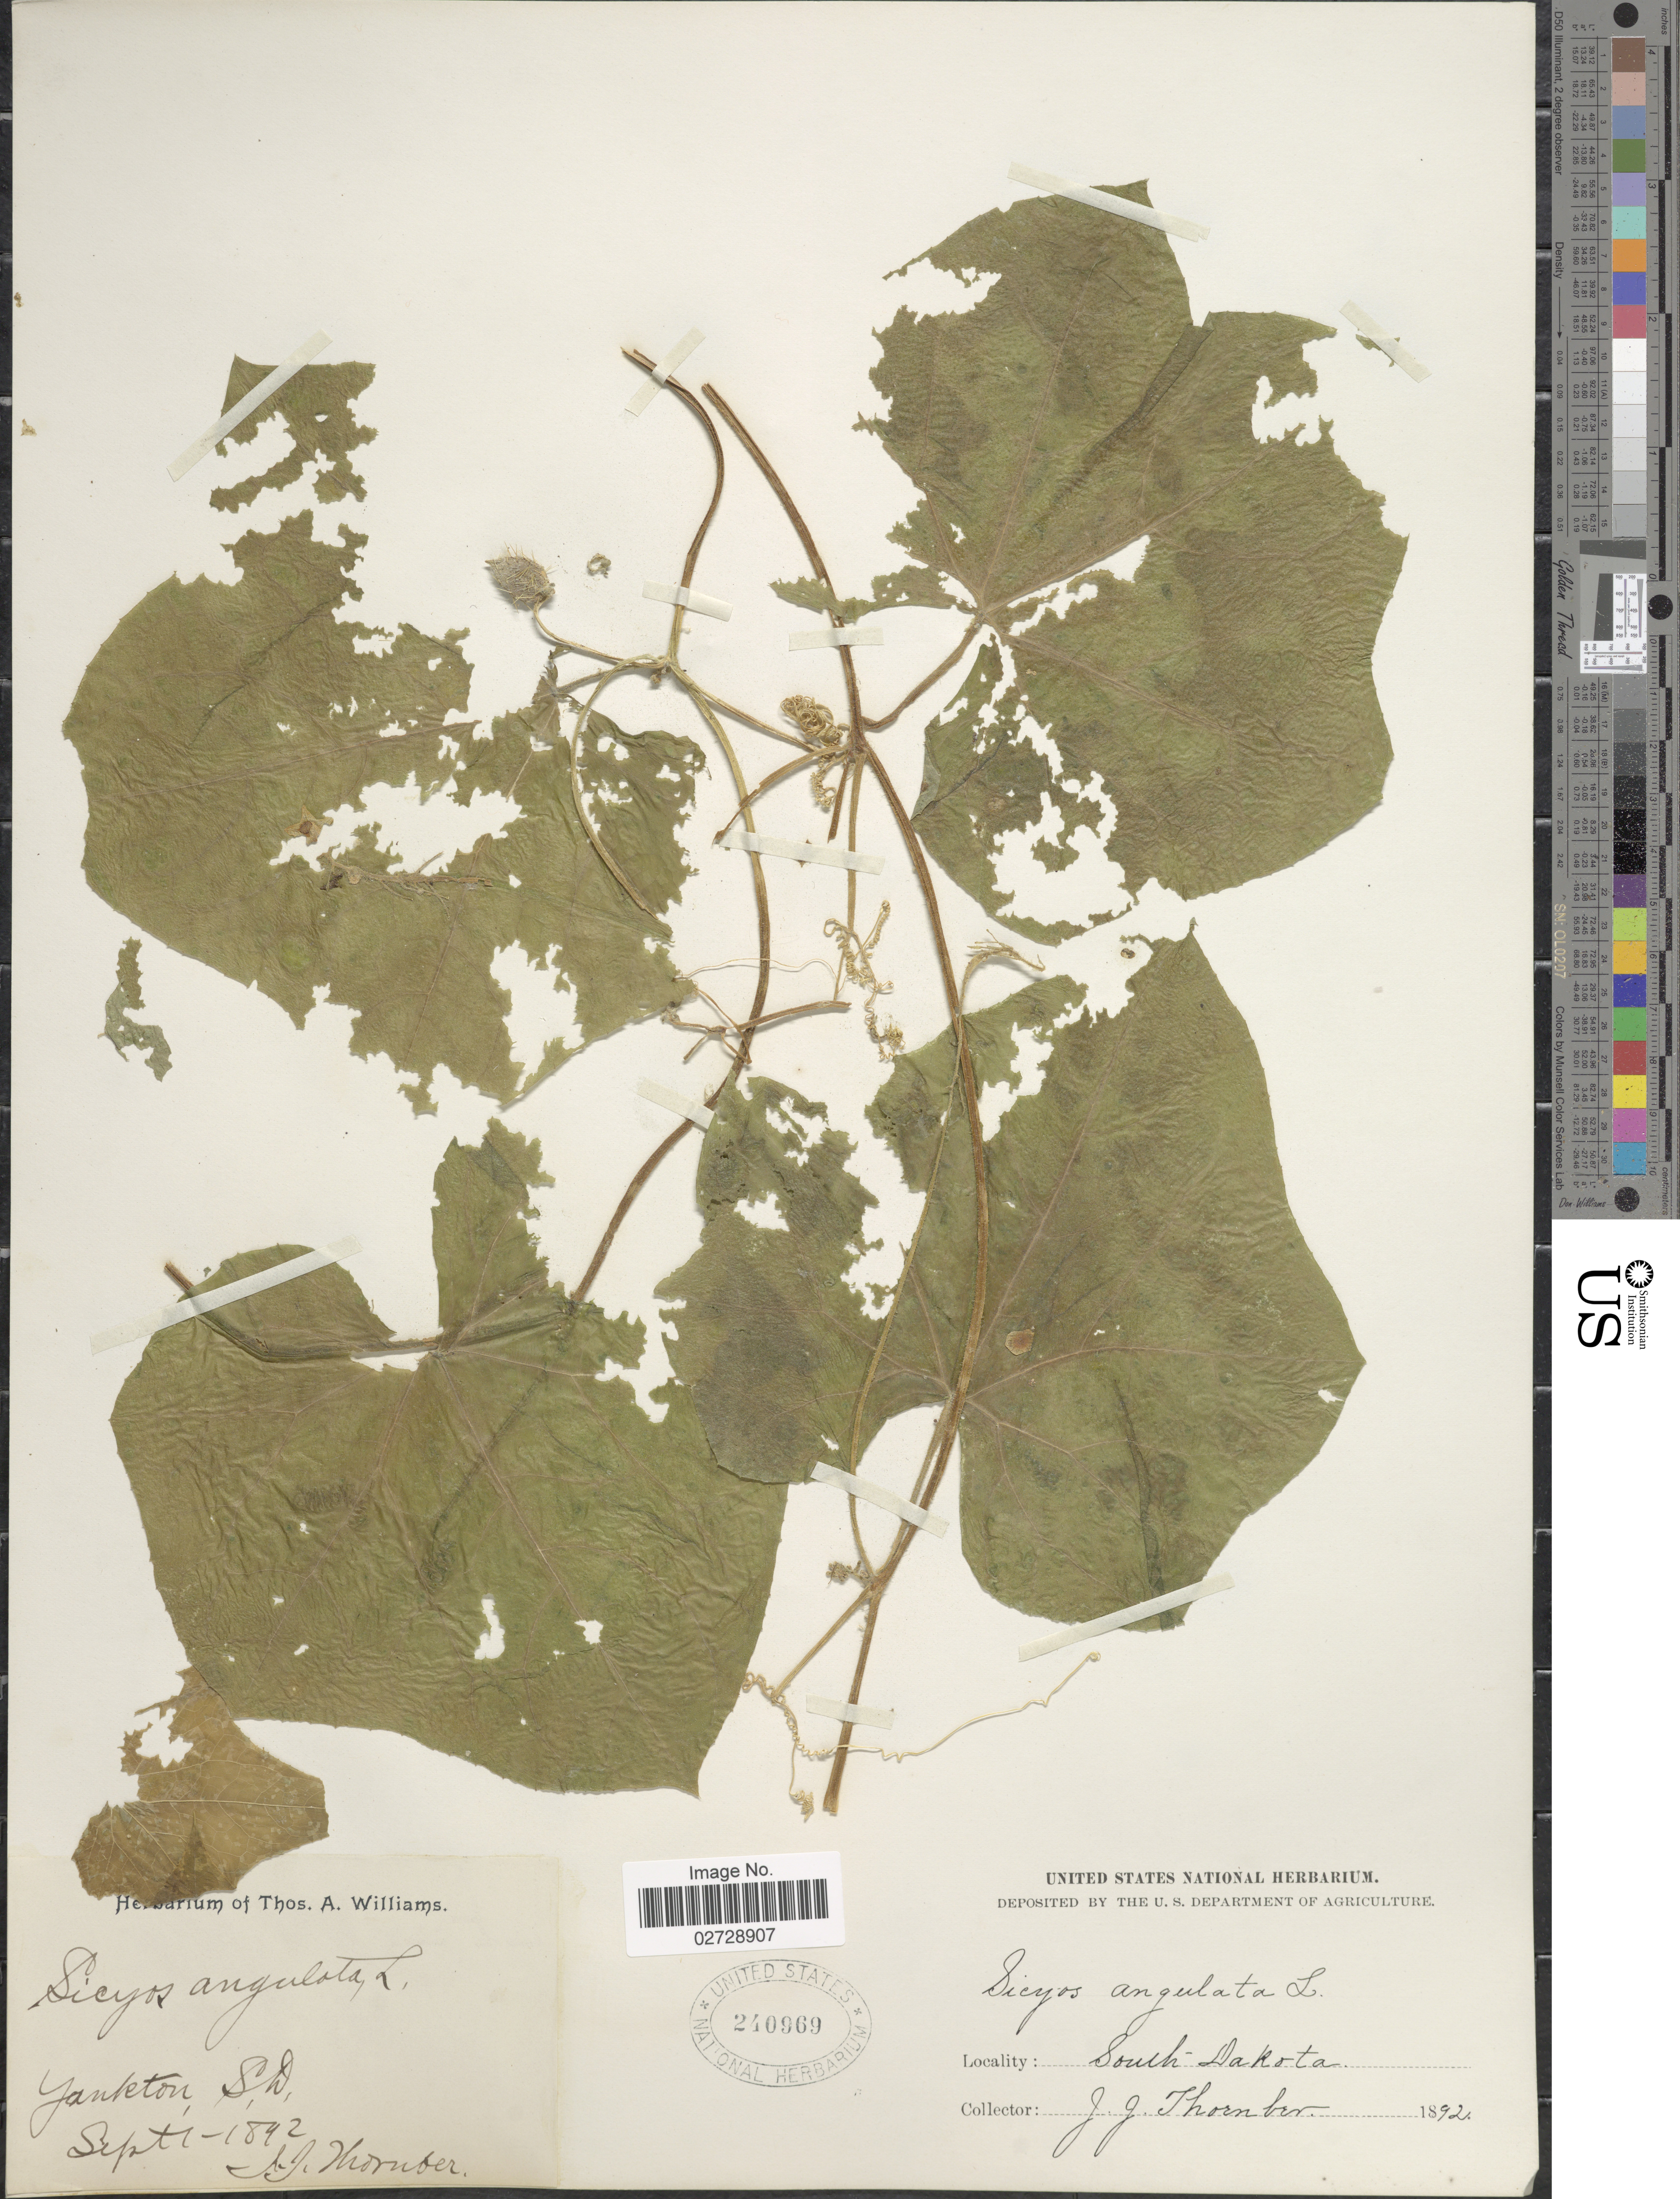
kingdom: Plantae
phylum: Tracheophyta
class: Magnoliopsida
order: Cucurbitales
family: Cucurbitaceae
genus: Sicyos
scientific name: Sicyos angulatus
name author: L.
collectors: J. Thornber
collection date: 1892-09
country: United States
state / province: South Dakota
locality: Yankton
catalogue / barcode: US 240969